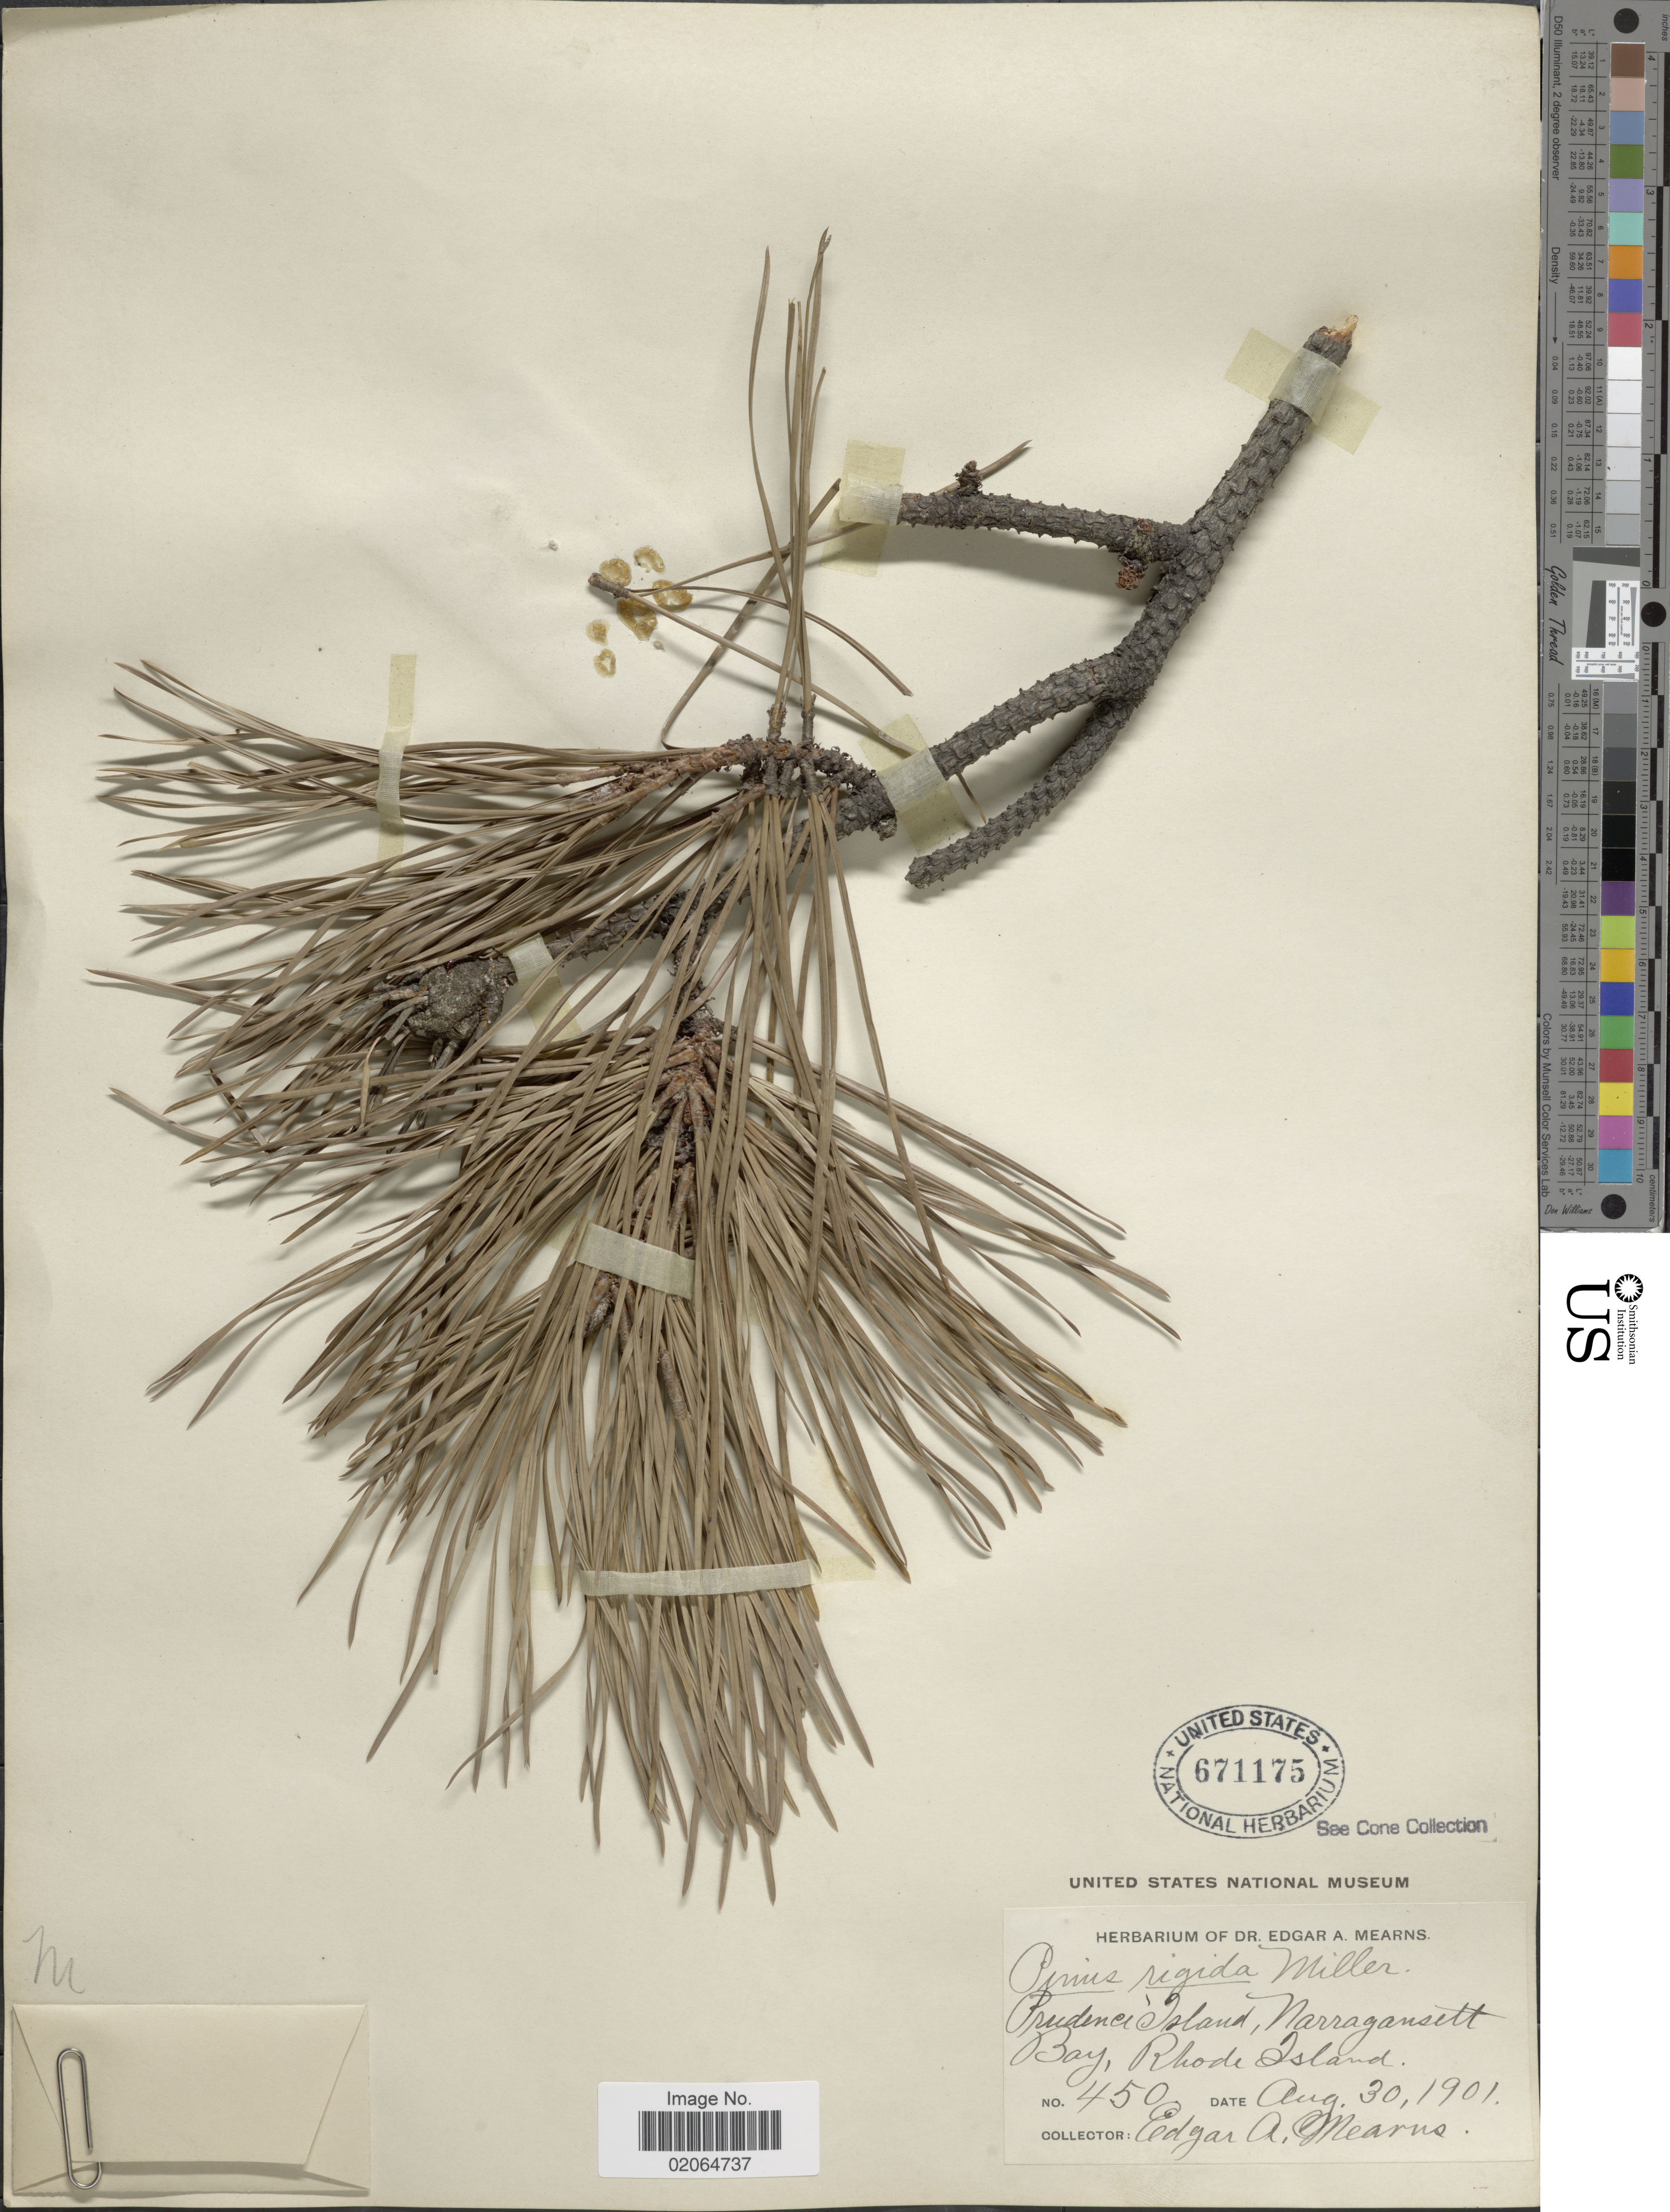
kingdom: Plantae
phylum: Tracheophyta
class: Pinopsida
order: Pinales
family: Pinaceae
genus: Pinus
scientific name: Pinus rigida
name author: Mill.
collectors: E. A. Mearns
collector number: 450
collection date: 1901-08-30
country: United States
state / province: Rhode Island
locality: Prudence Island, Narragansett Bay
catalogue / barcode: US 671175